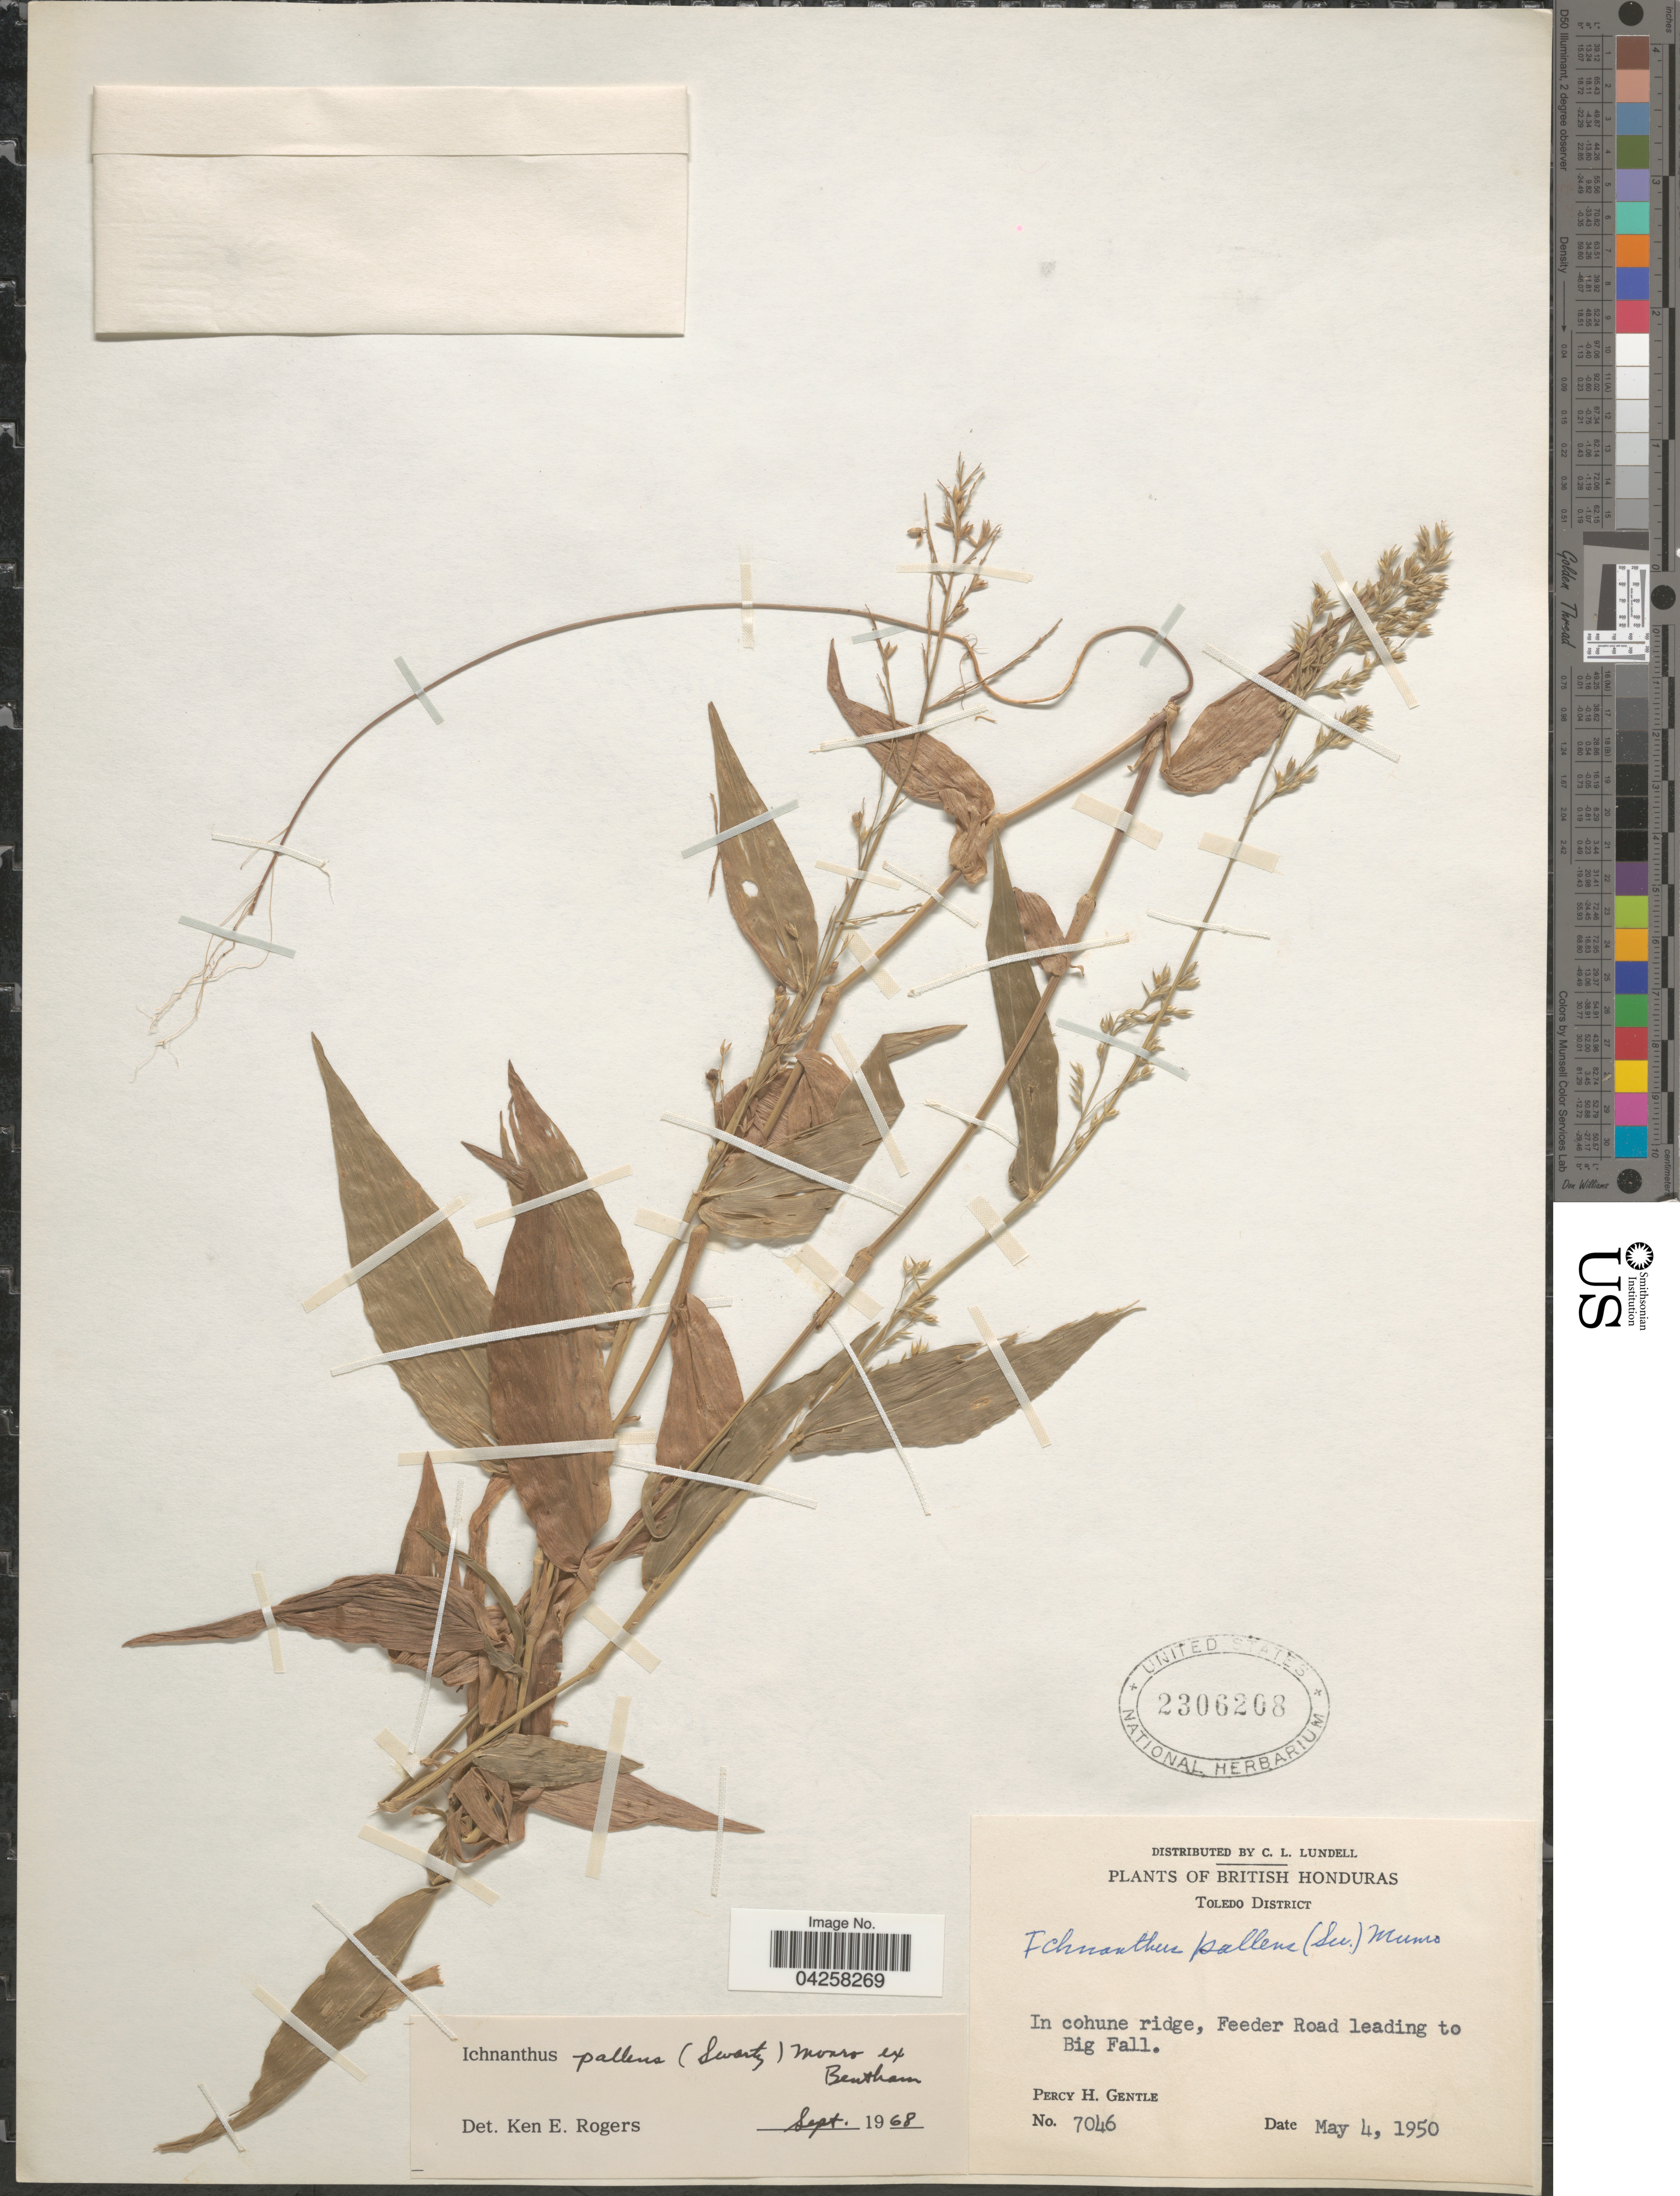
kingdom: Plantae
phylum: Tracheophyta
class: Liliopsida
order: Poales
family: Poaceae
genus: Ichnanthus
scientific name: Ichnanthus pallens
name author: (Sw.) Munro ex Benth.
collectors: P. H. Gentle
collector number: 7046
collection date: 1950-05-04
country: Belize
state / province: Toledo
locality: British Honduras. Toledo District. In cohune ridge, Feeder Road leading to Big Fall.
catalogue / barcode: US 2306208